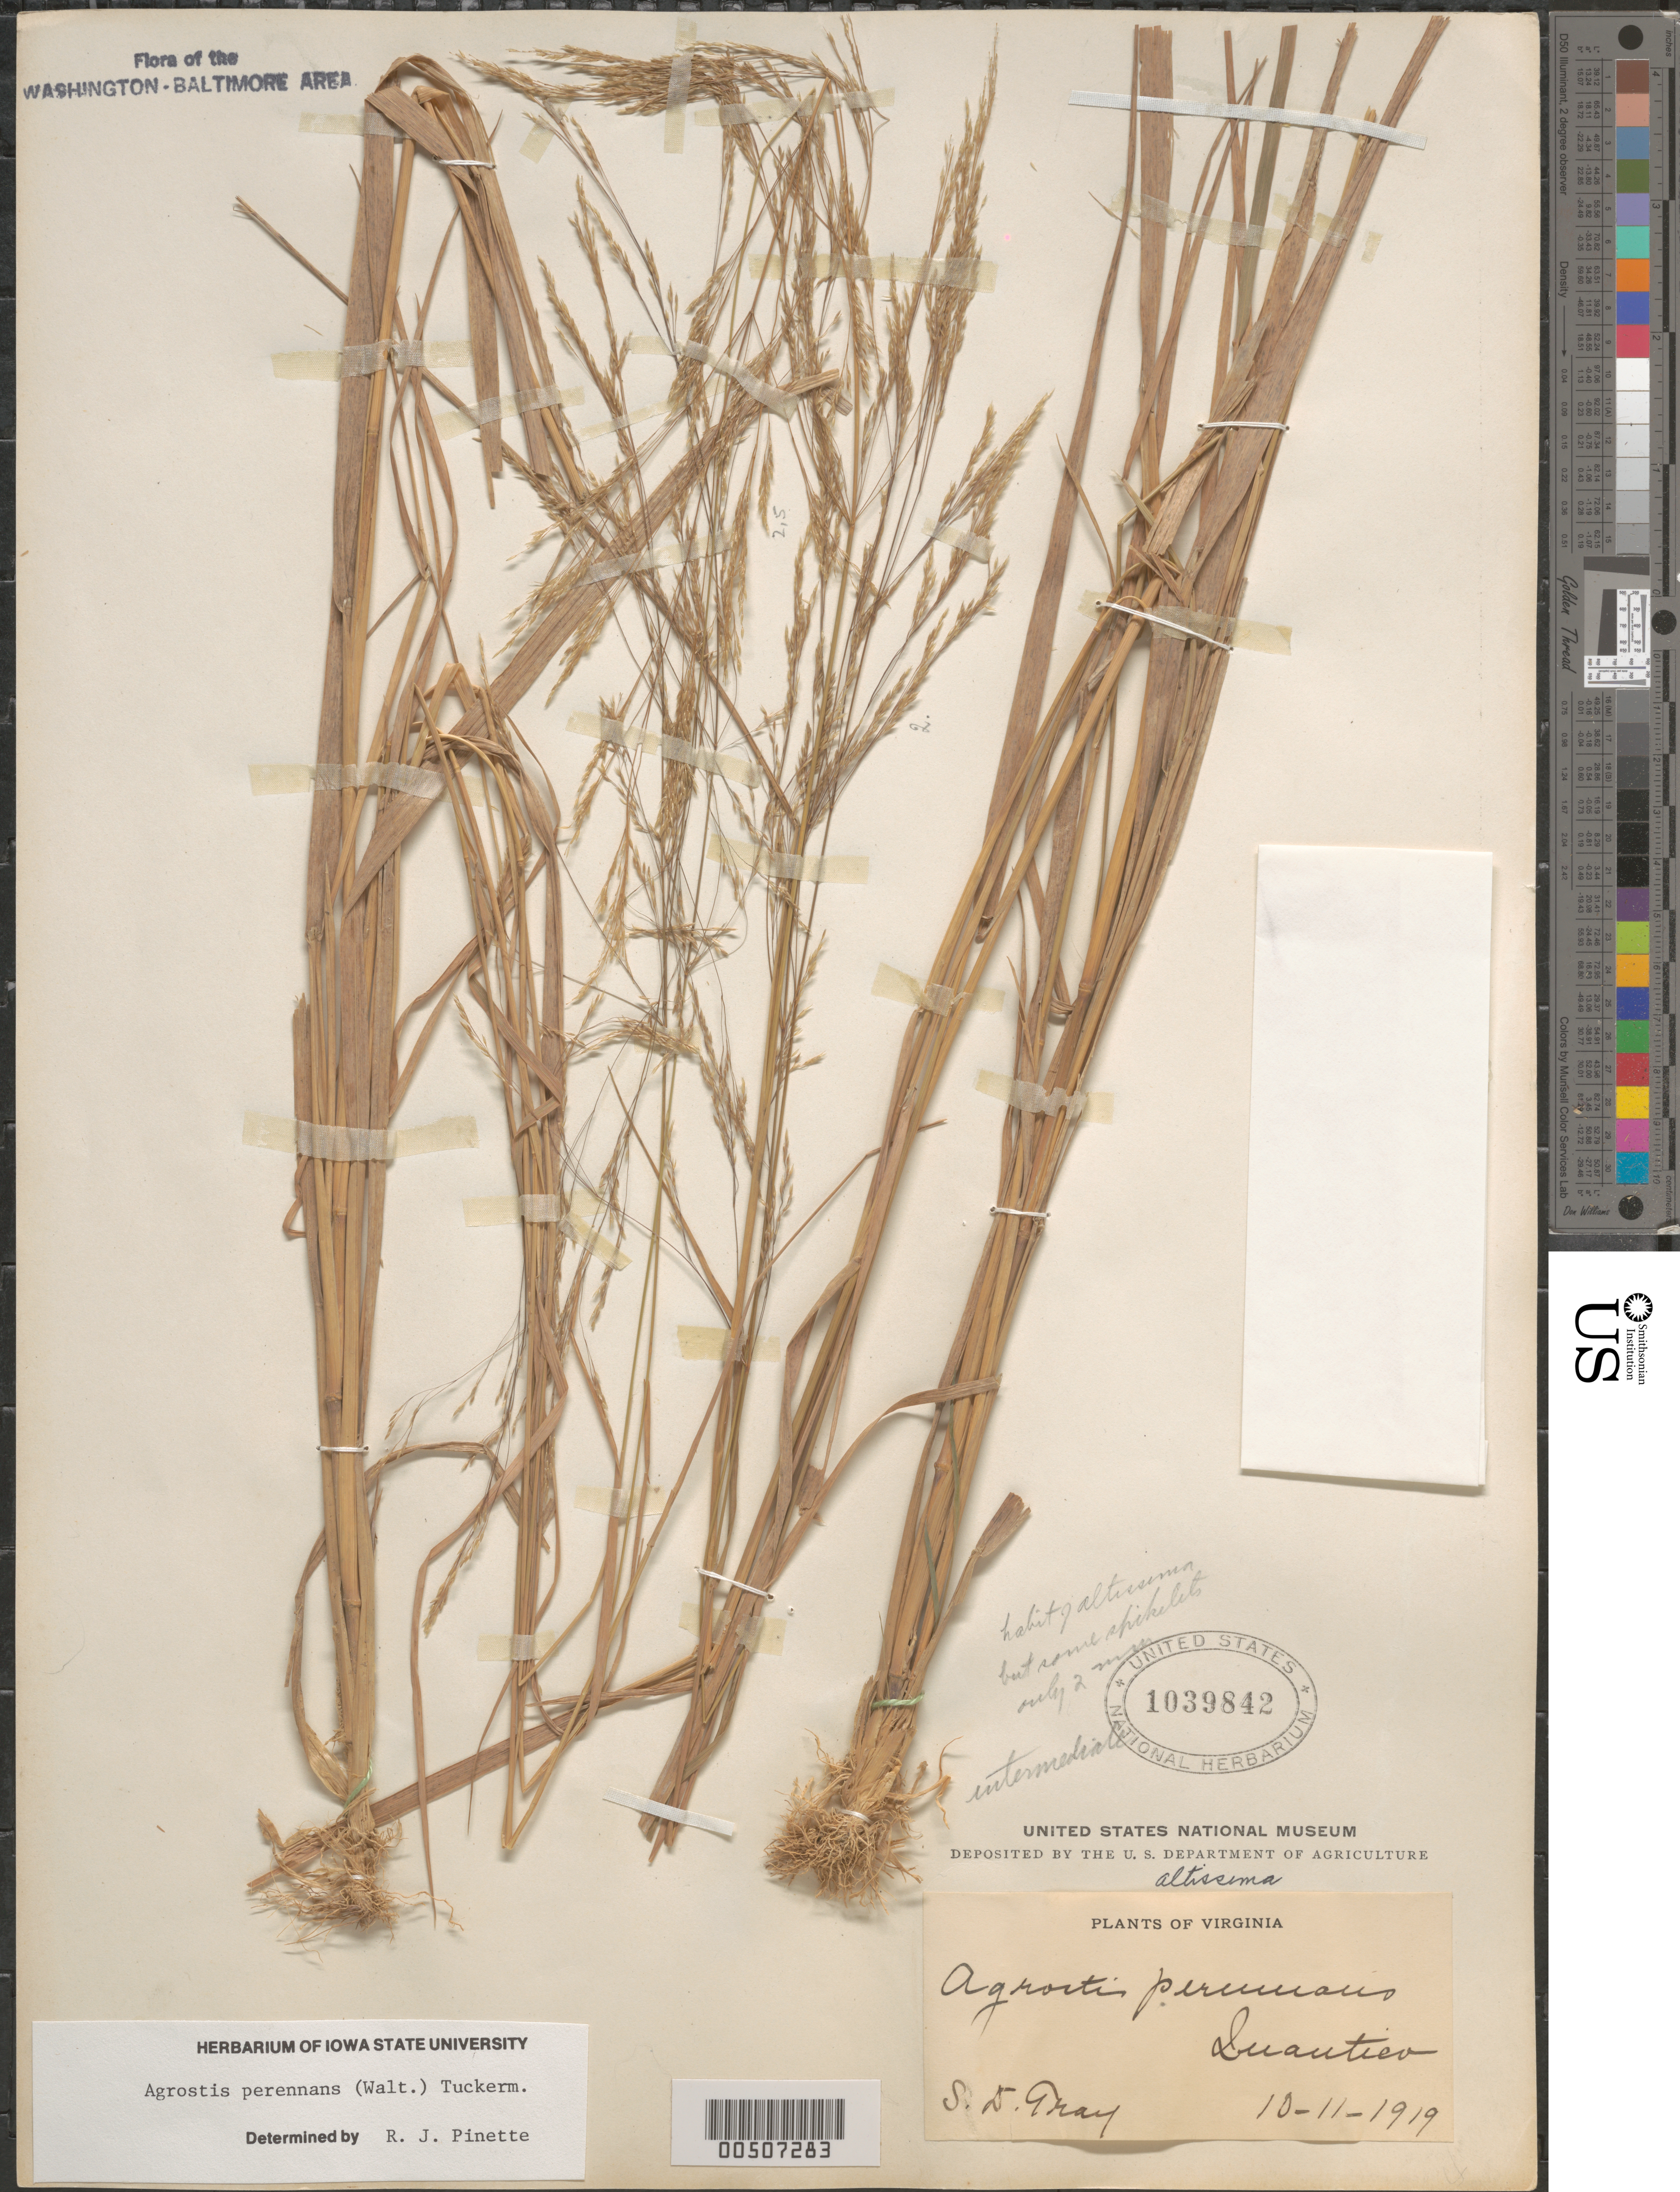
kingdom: Plantae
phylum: Tracheophyta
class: Liliopsida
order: Poales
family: Poaceae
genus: Agrostis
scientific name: Agrostis perennans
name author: (Walter) Tuck.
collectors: S. D. Gray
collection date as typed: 11 Oct 1919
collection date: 1919-10-11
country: United States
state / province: Virginia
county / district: Prince William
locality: Quantico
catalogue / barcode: US 1039842